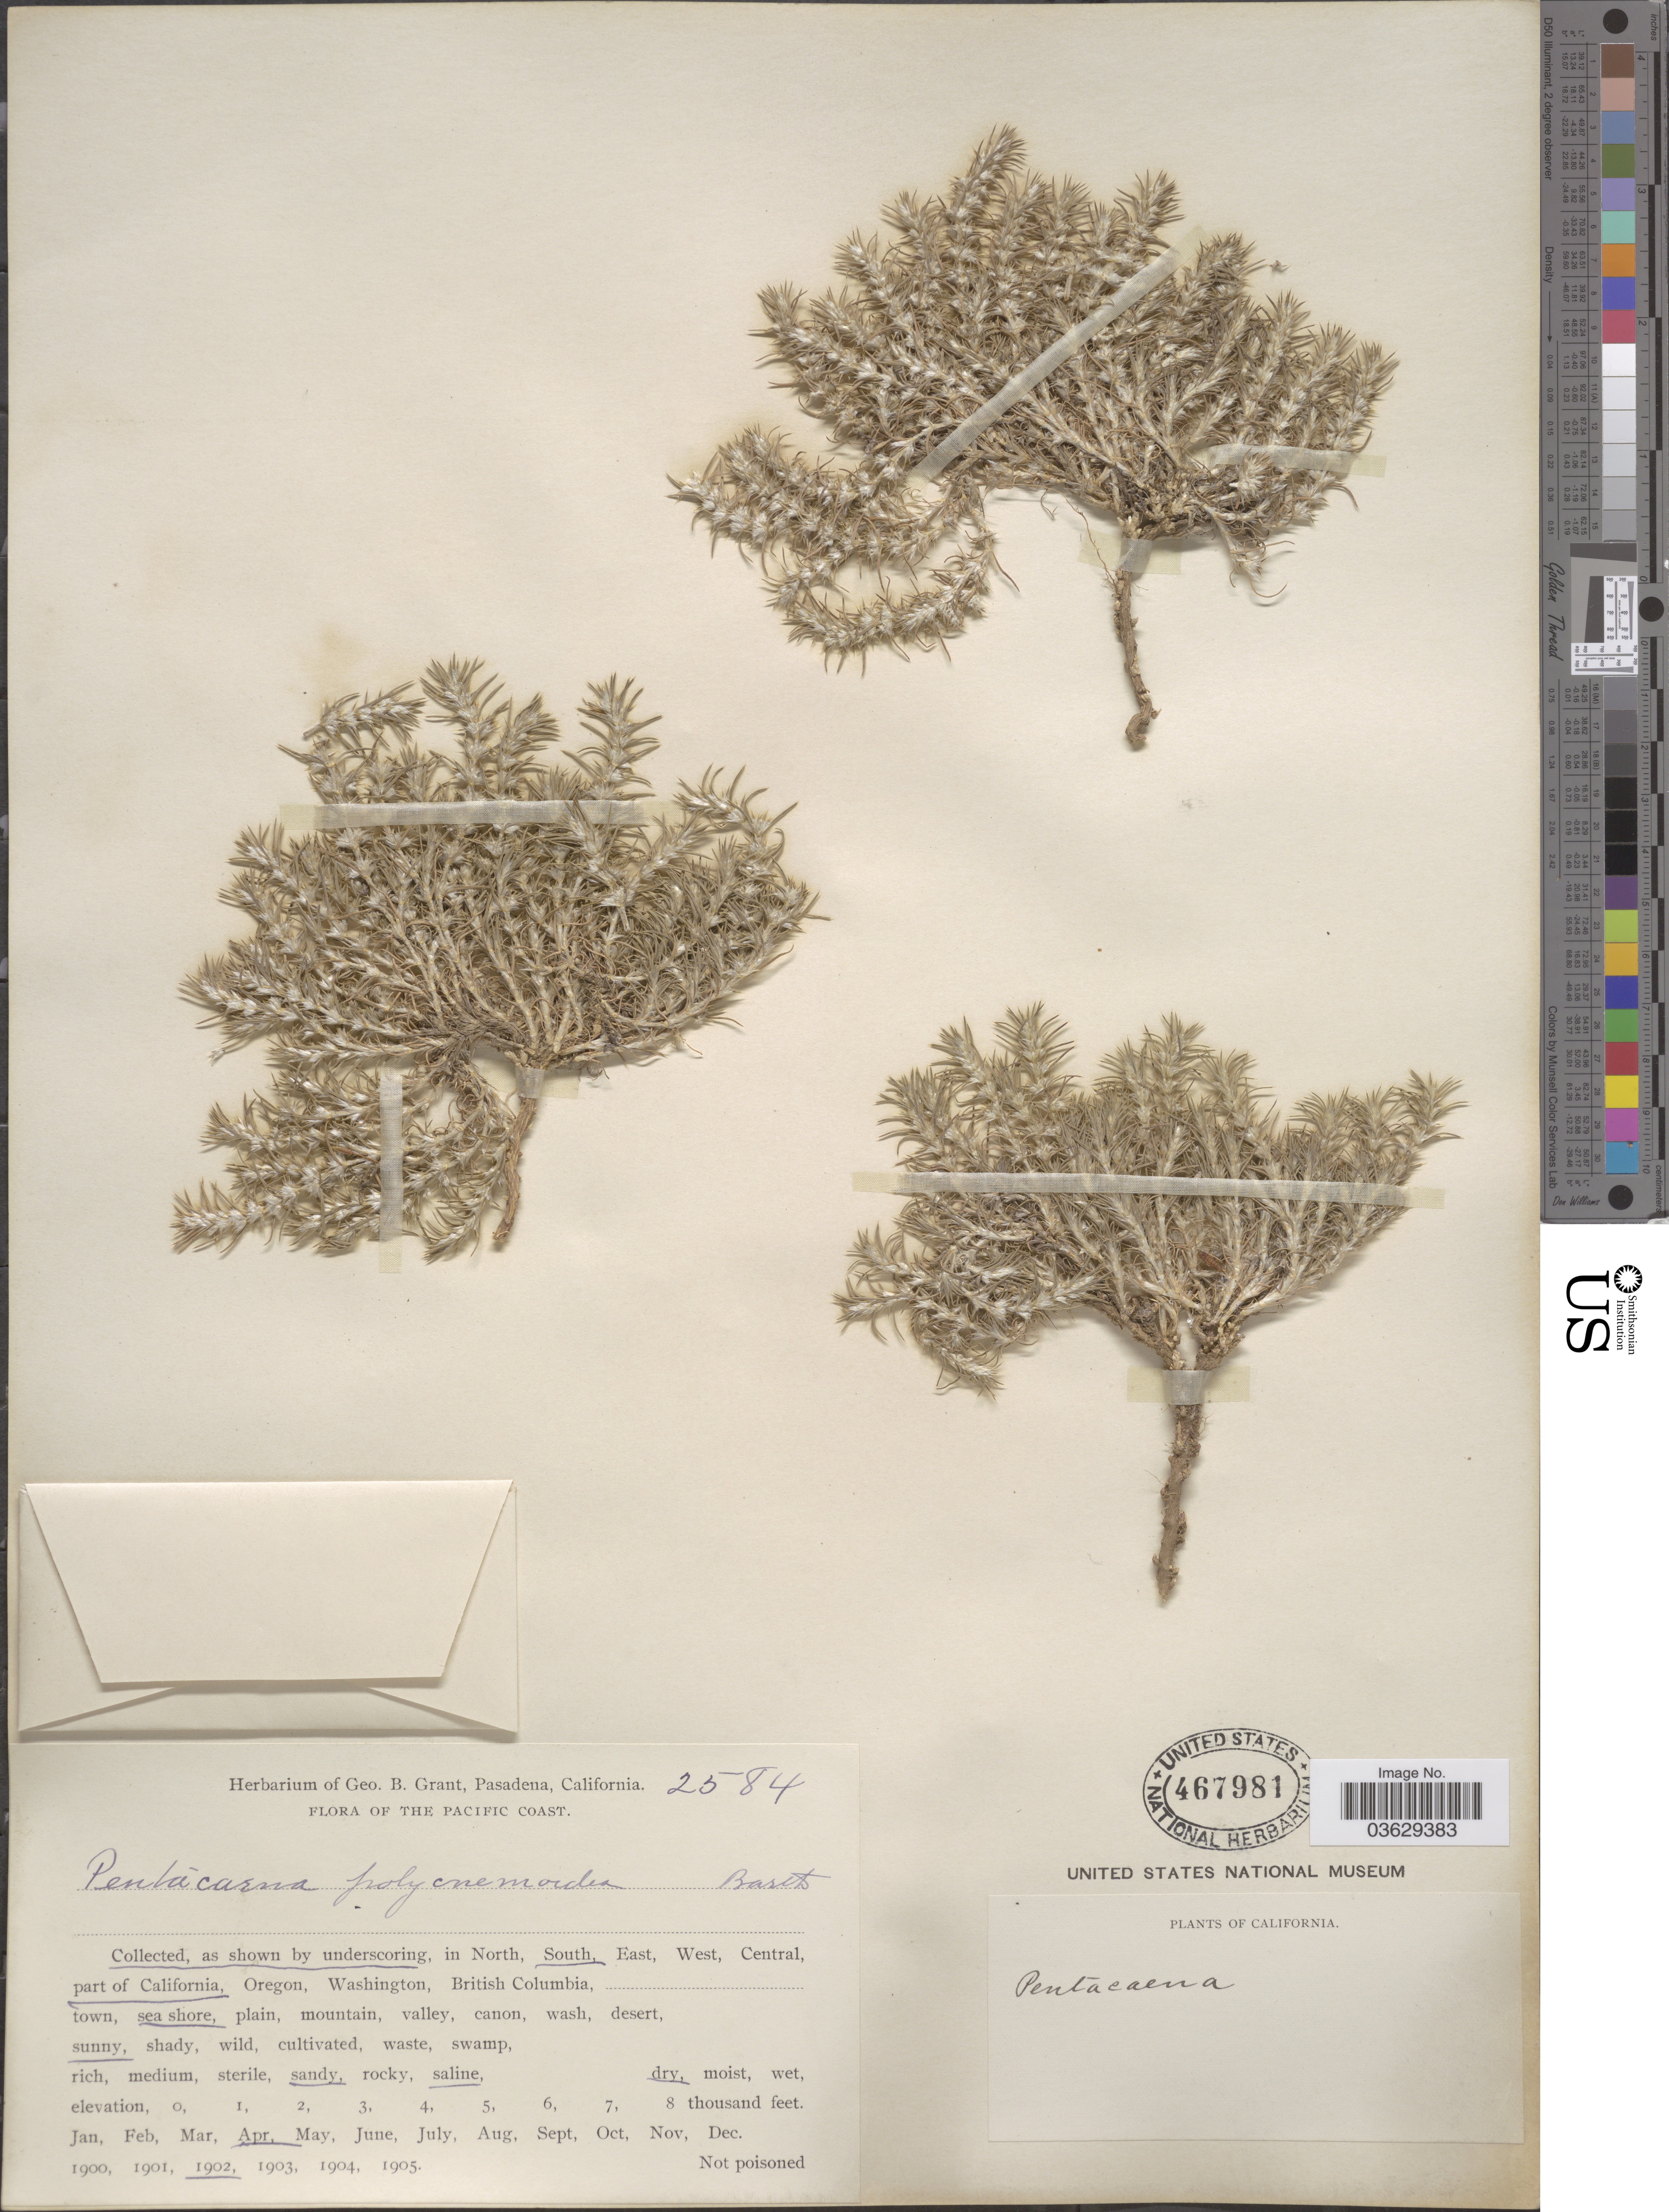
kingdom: Plantae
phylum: Tracheophyta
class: Magnoliopsida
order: Caryophyllales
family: Caryophyllaceae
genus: Cardionema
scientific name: Cardionema ramosissimum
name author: (Weinm.) A. Nelson & J.F. Macbr.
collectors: ex herb. Geo. B. Grant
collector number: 2584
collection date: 1902-04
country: United States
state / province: California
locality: The Pacific Coast. in South part of California.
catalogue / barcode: US 467981